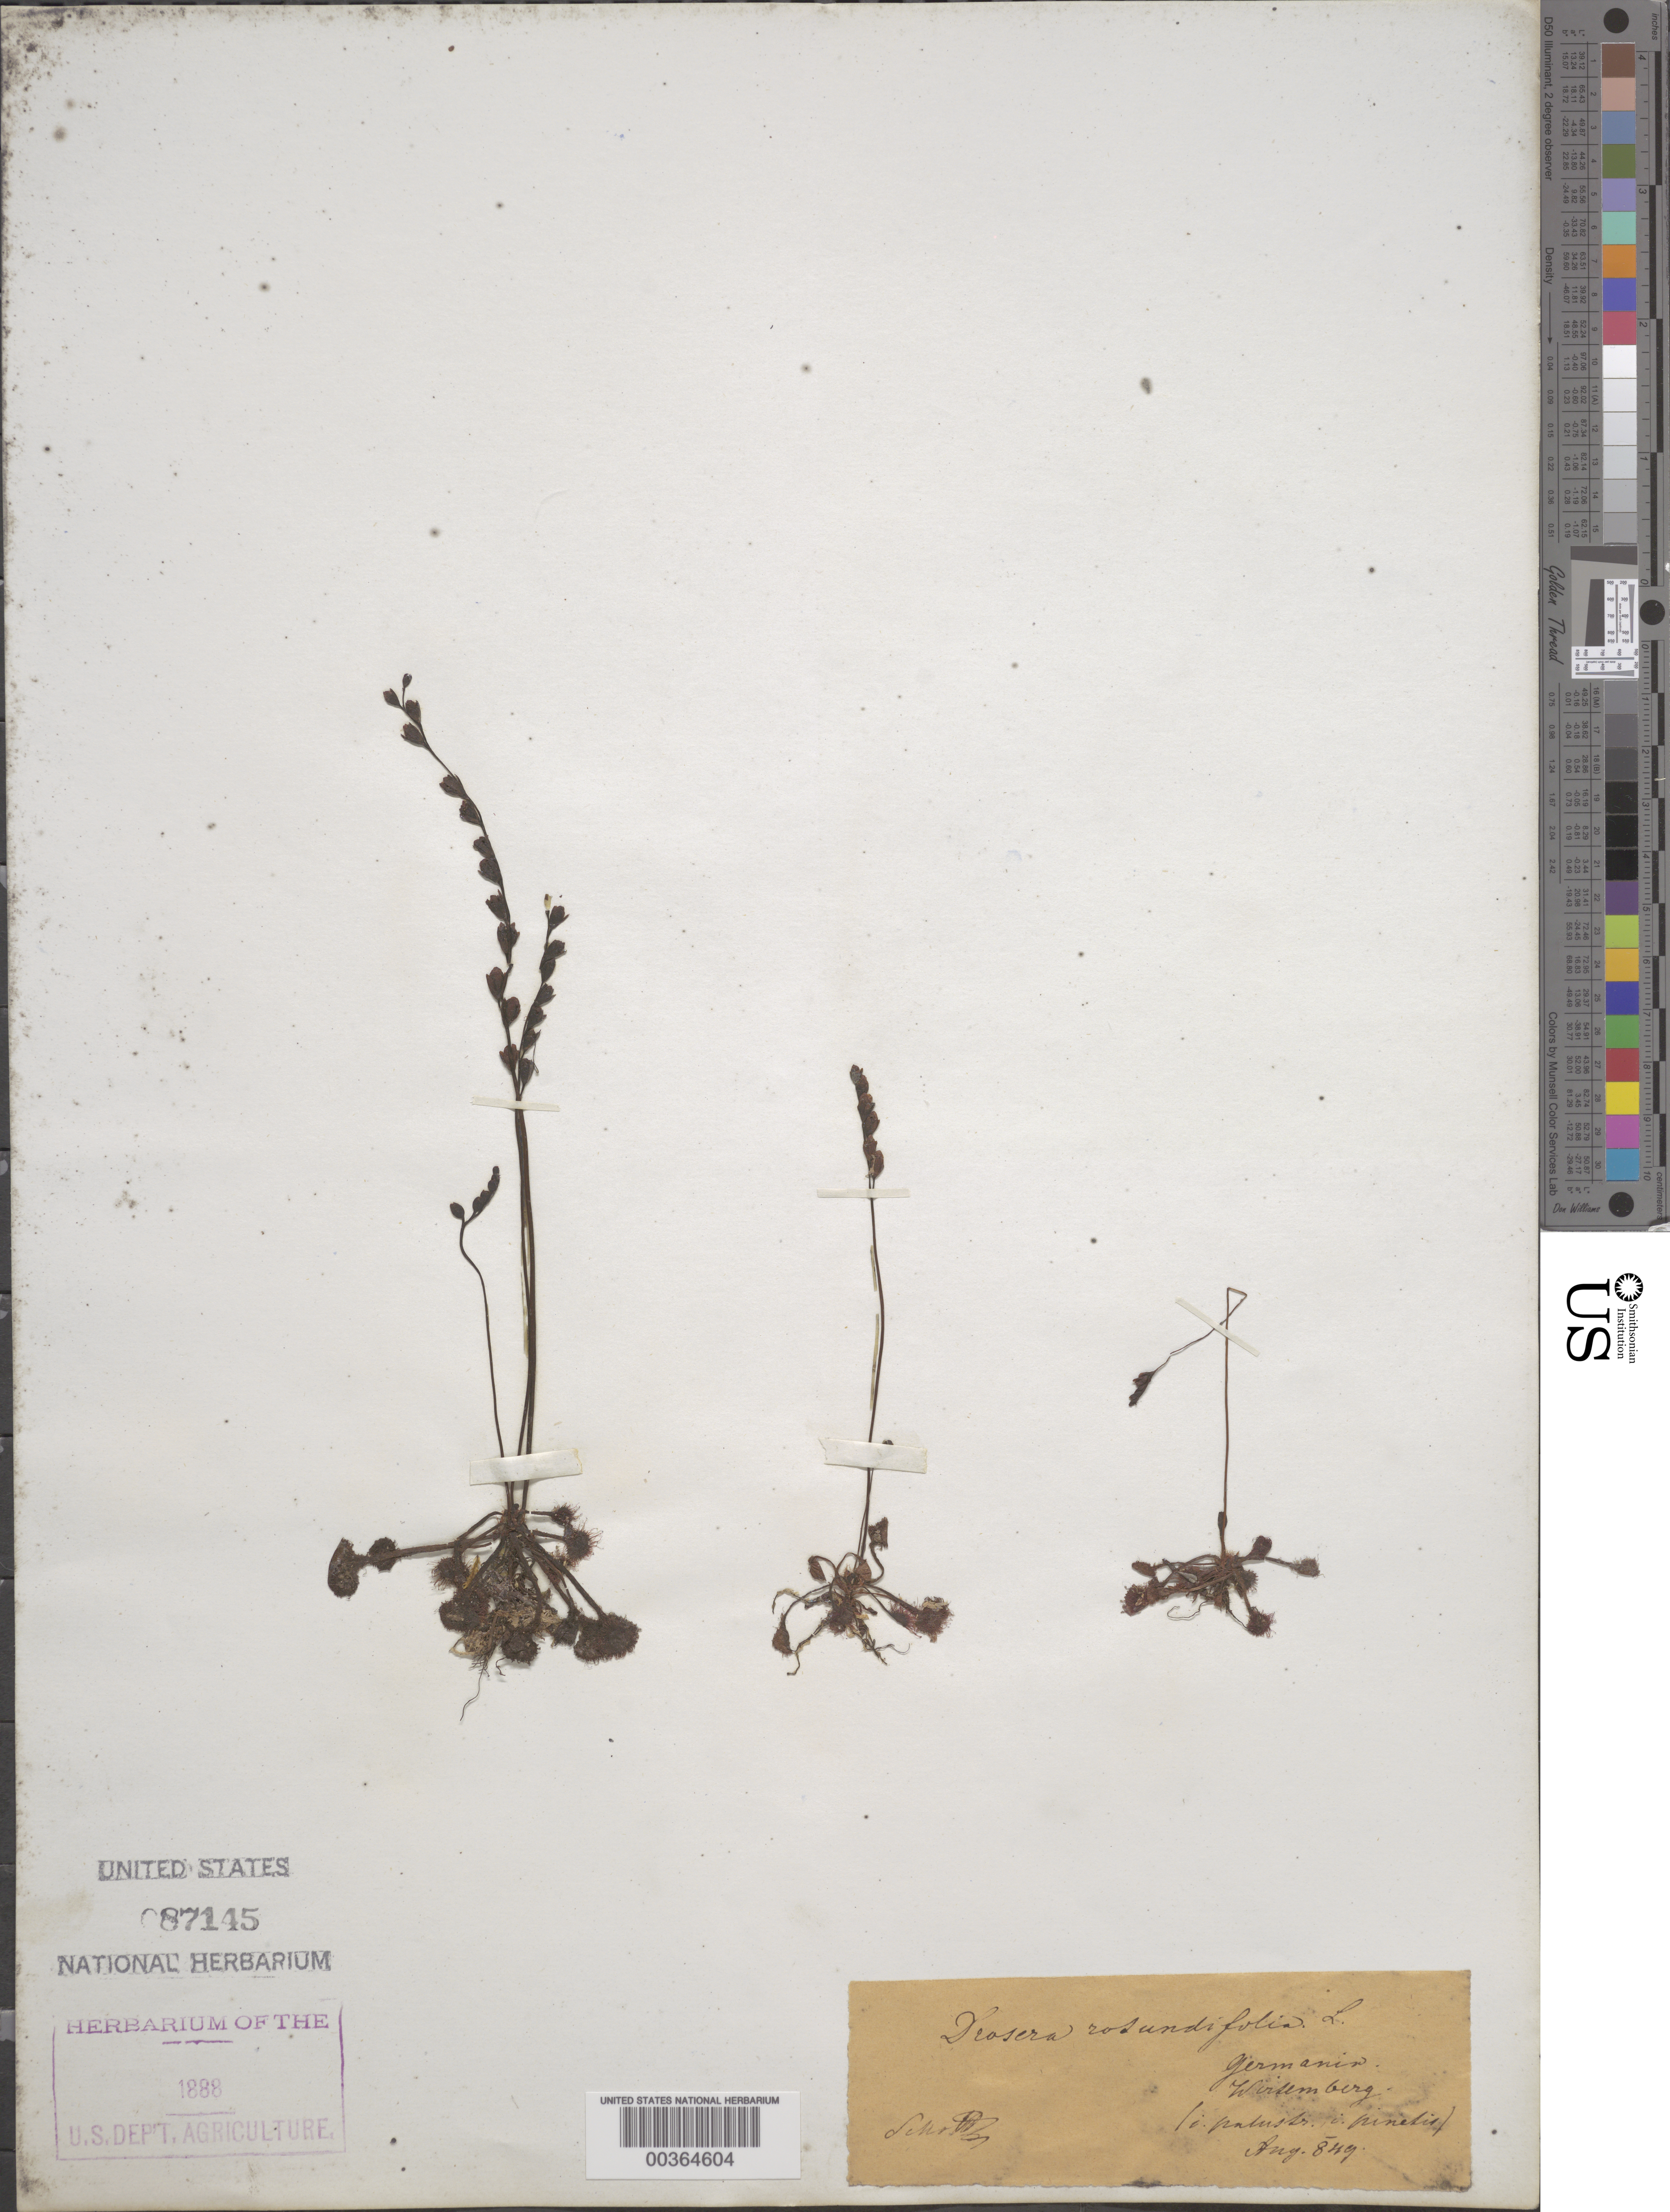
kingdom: Plantae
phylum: Tracheophyta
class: Magnoliopsida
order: Caryophyllales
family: Droseraceae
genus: Drosera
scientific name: Drosera rotundifolia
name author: L.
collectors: -. Schottz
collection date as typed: Aug 1849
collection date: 1849-08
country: Germany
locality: Wurtemberg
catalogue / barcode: US 87145